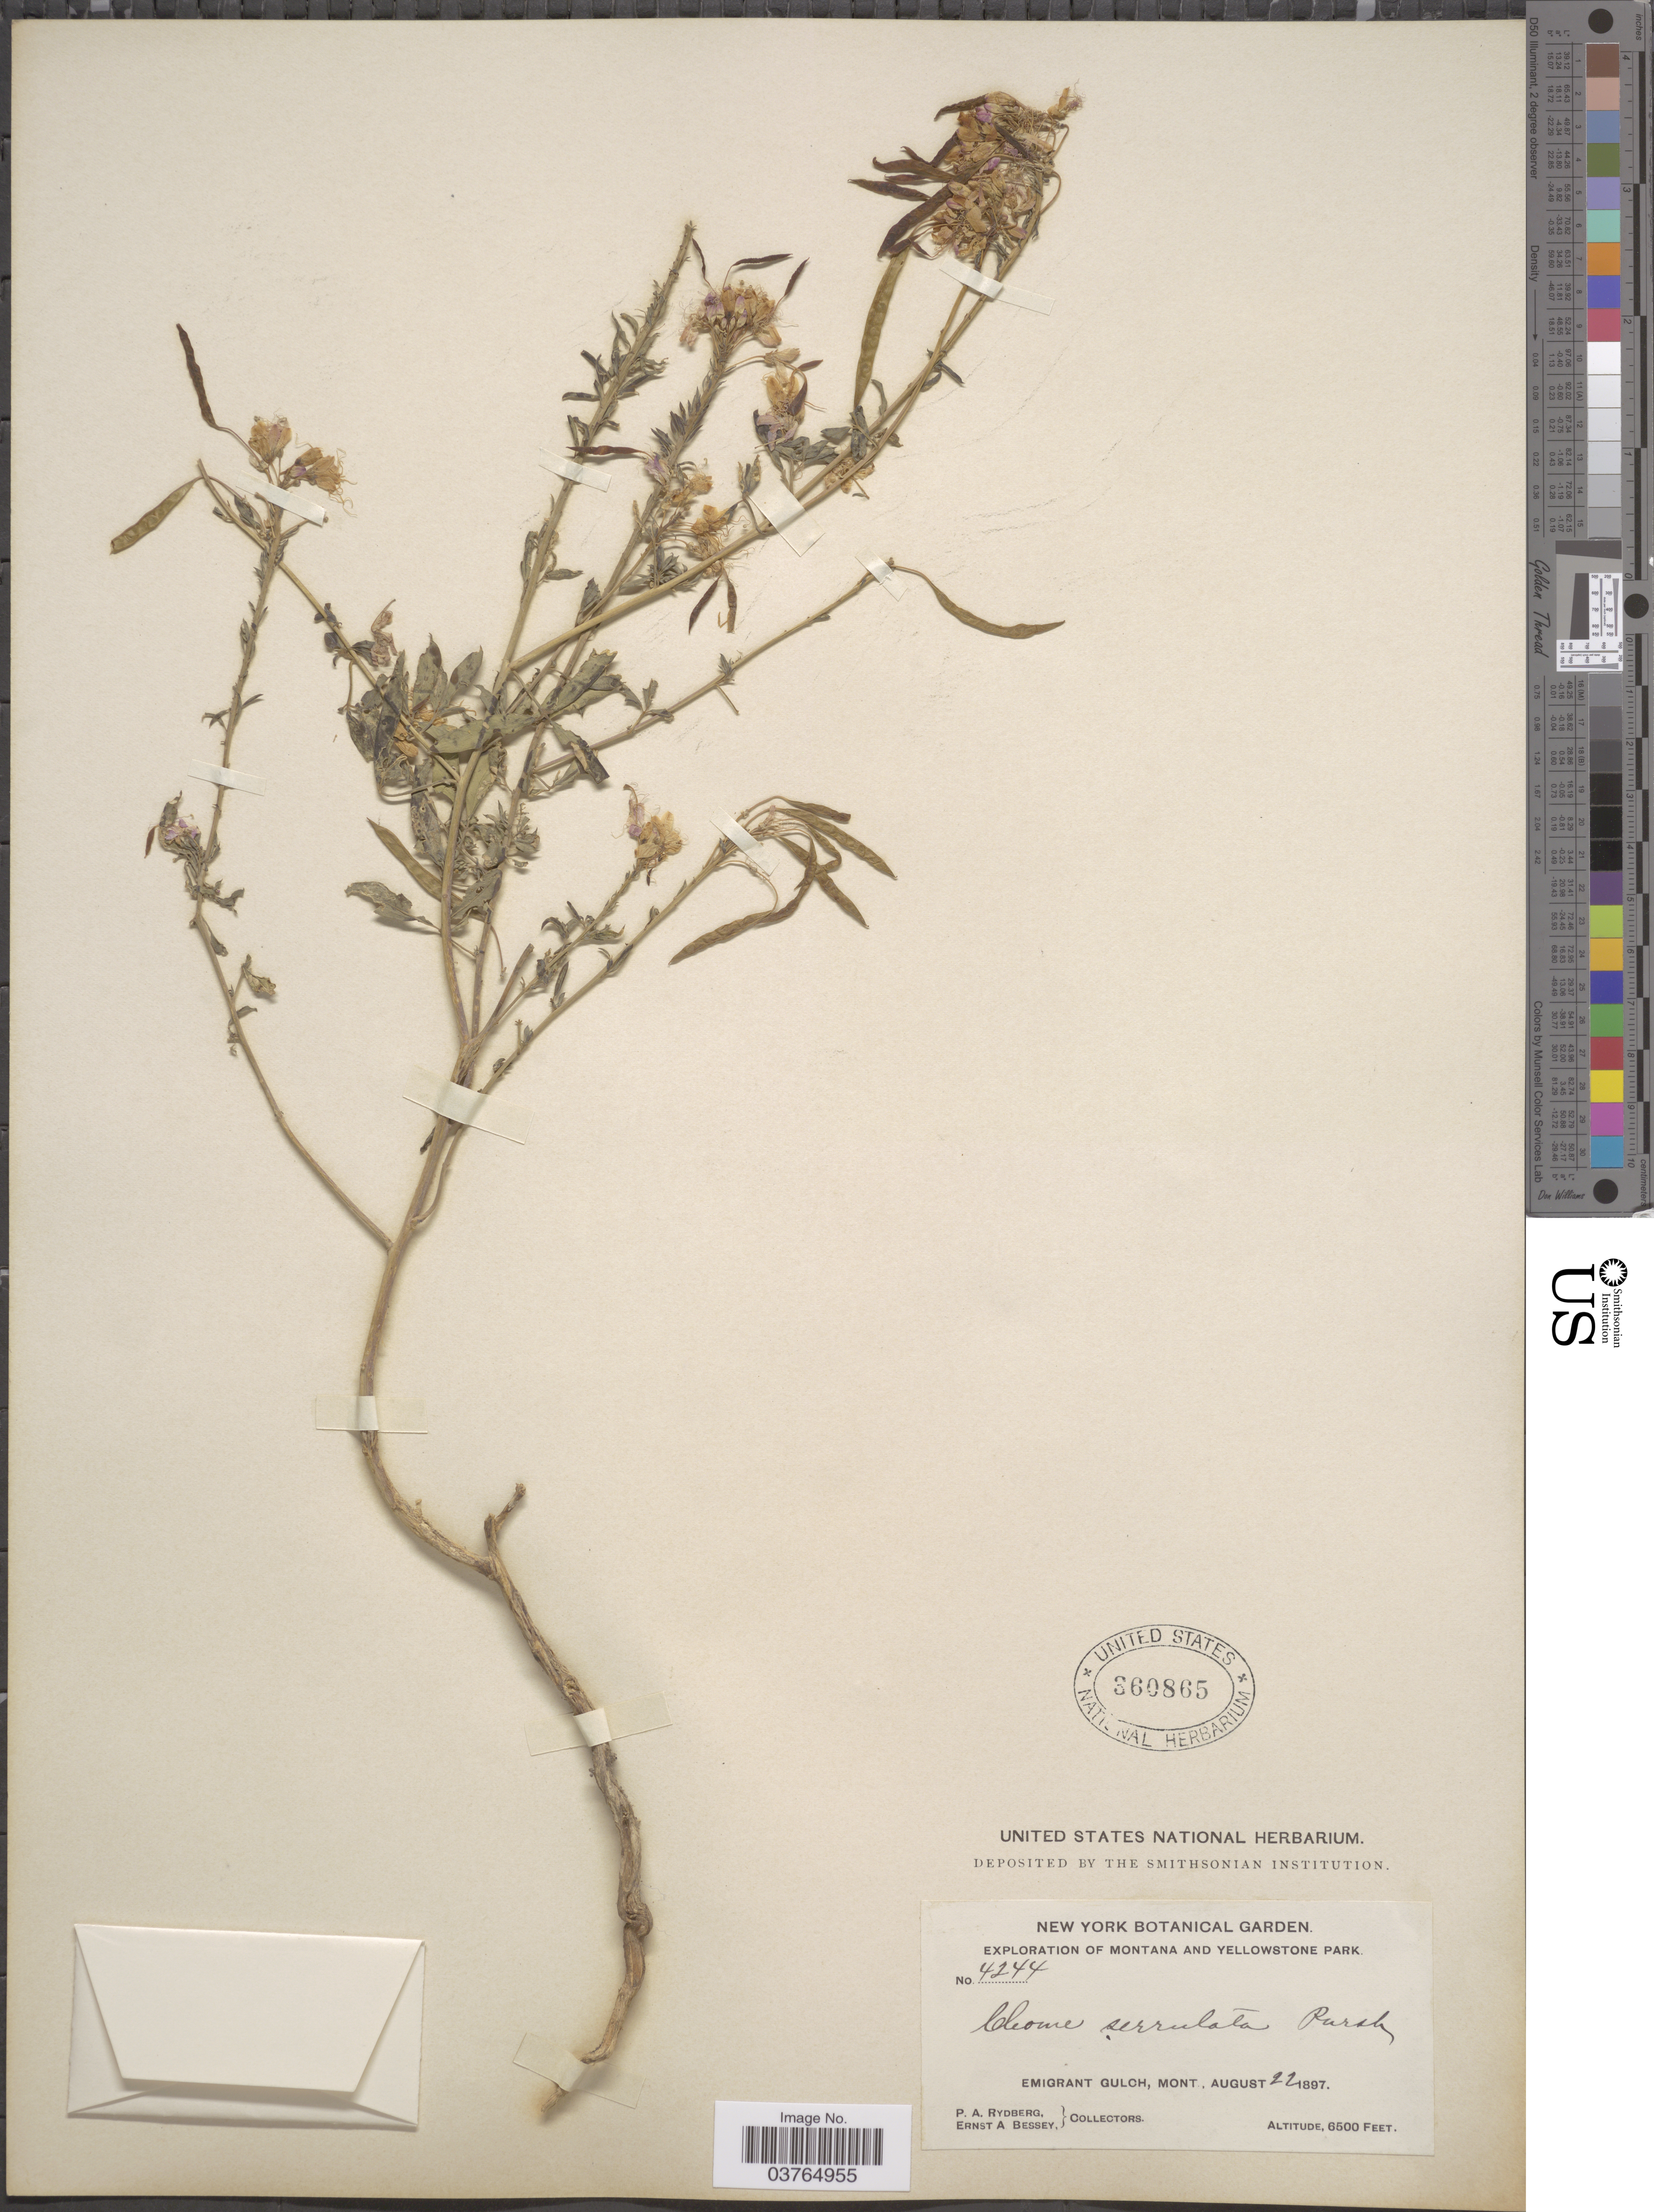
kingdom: Plantae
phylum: Tracheophyta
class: Magnoliopsida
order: Brassicales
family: Cleomaceae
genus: Cleomella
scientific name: Cleomella serrulata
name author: (Pursh) Roalson & J.C. Hall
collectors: P. A. Rydberg & E. A. Bessey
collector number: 4244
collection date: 1897-08-22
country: United States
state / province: Montana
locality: Yellowstone Park. Emigrant Gulch.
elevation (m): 1981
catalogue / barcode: US 360865